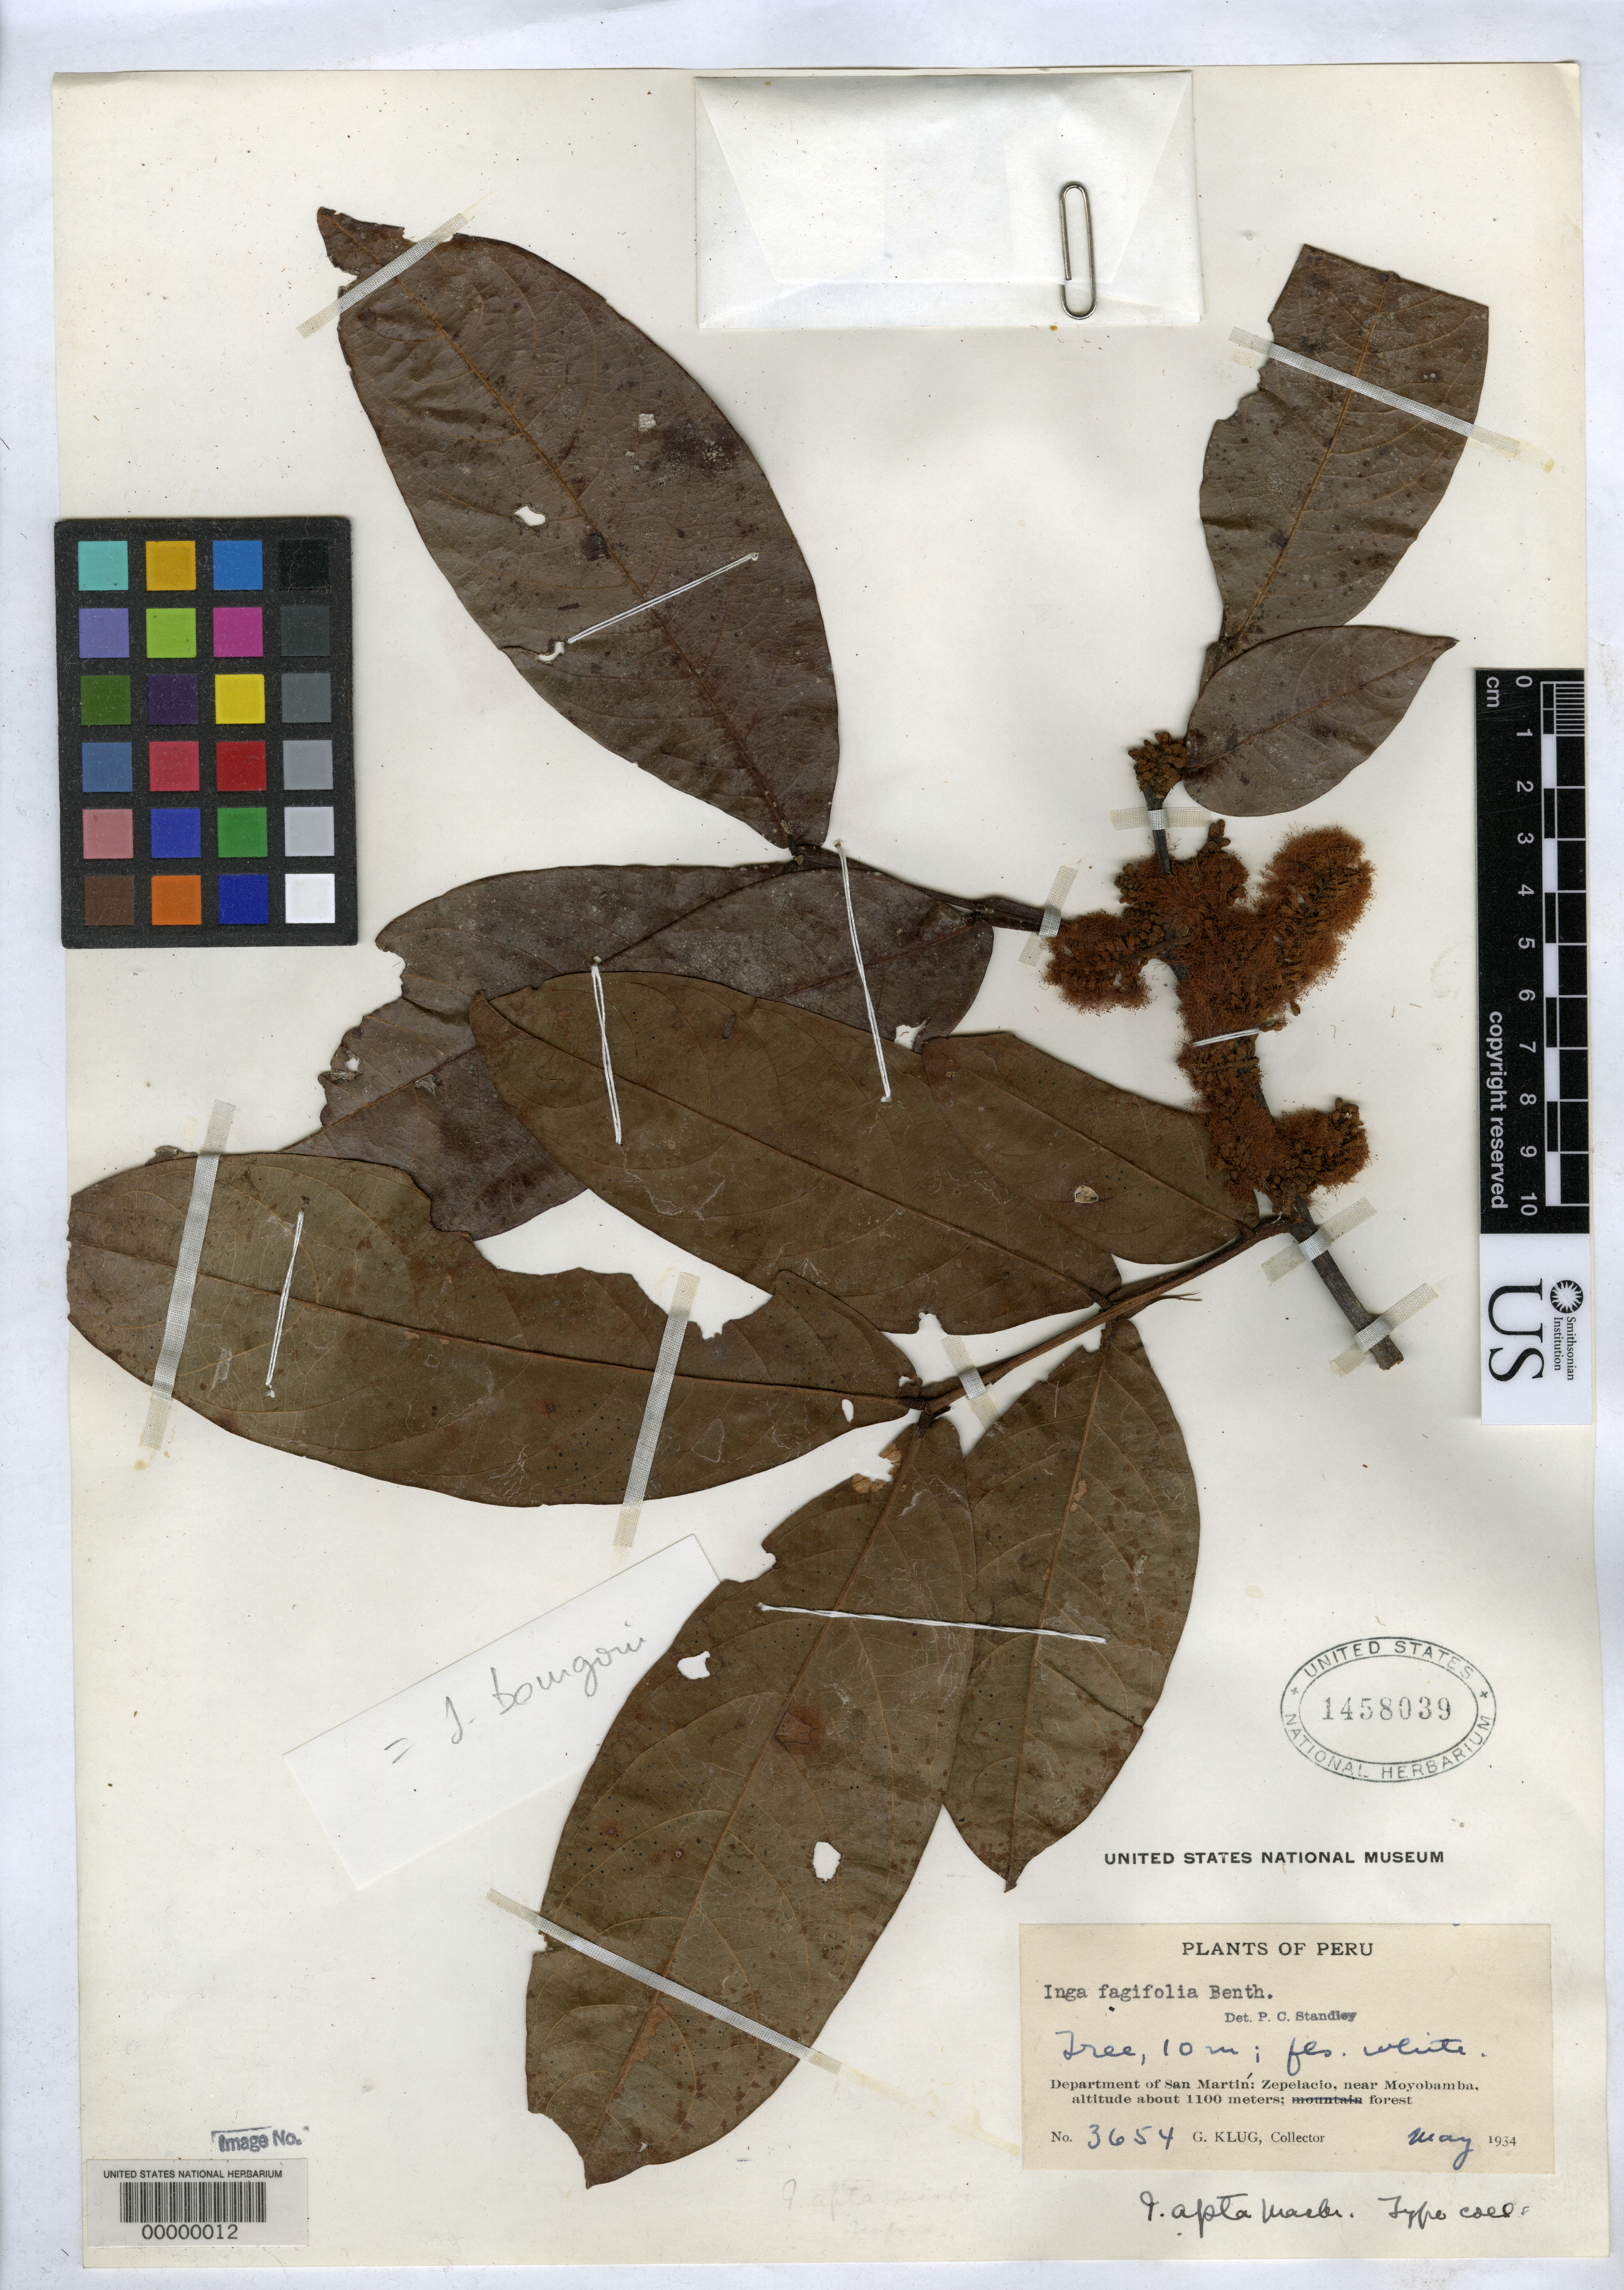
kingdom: Plantae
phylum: Tracheophyta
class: Magnoliopsida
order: Fabales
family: Fabaceae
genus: Inga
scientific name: Inga apta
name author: J.F. Macbr.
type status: Isotype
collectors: G. Klug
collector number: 3654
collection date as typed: May 1934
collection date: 1934-05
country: Peru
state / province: San Martín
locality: Near Moyobamba.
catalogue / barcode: US 1458039